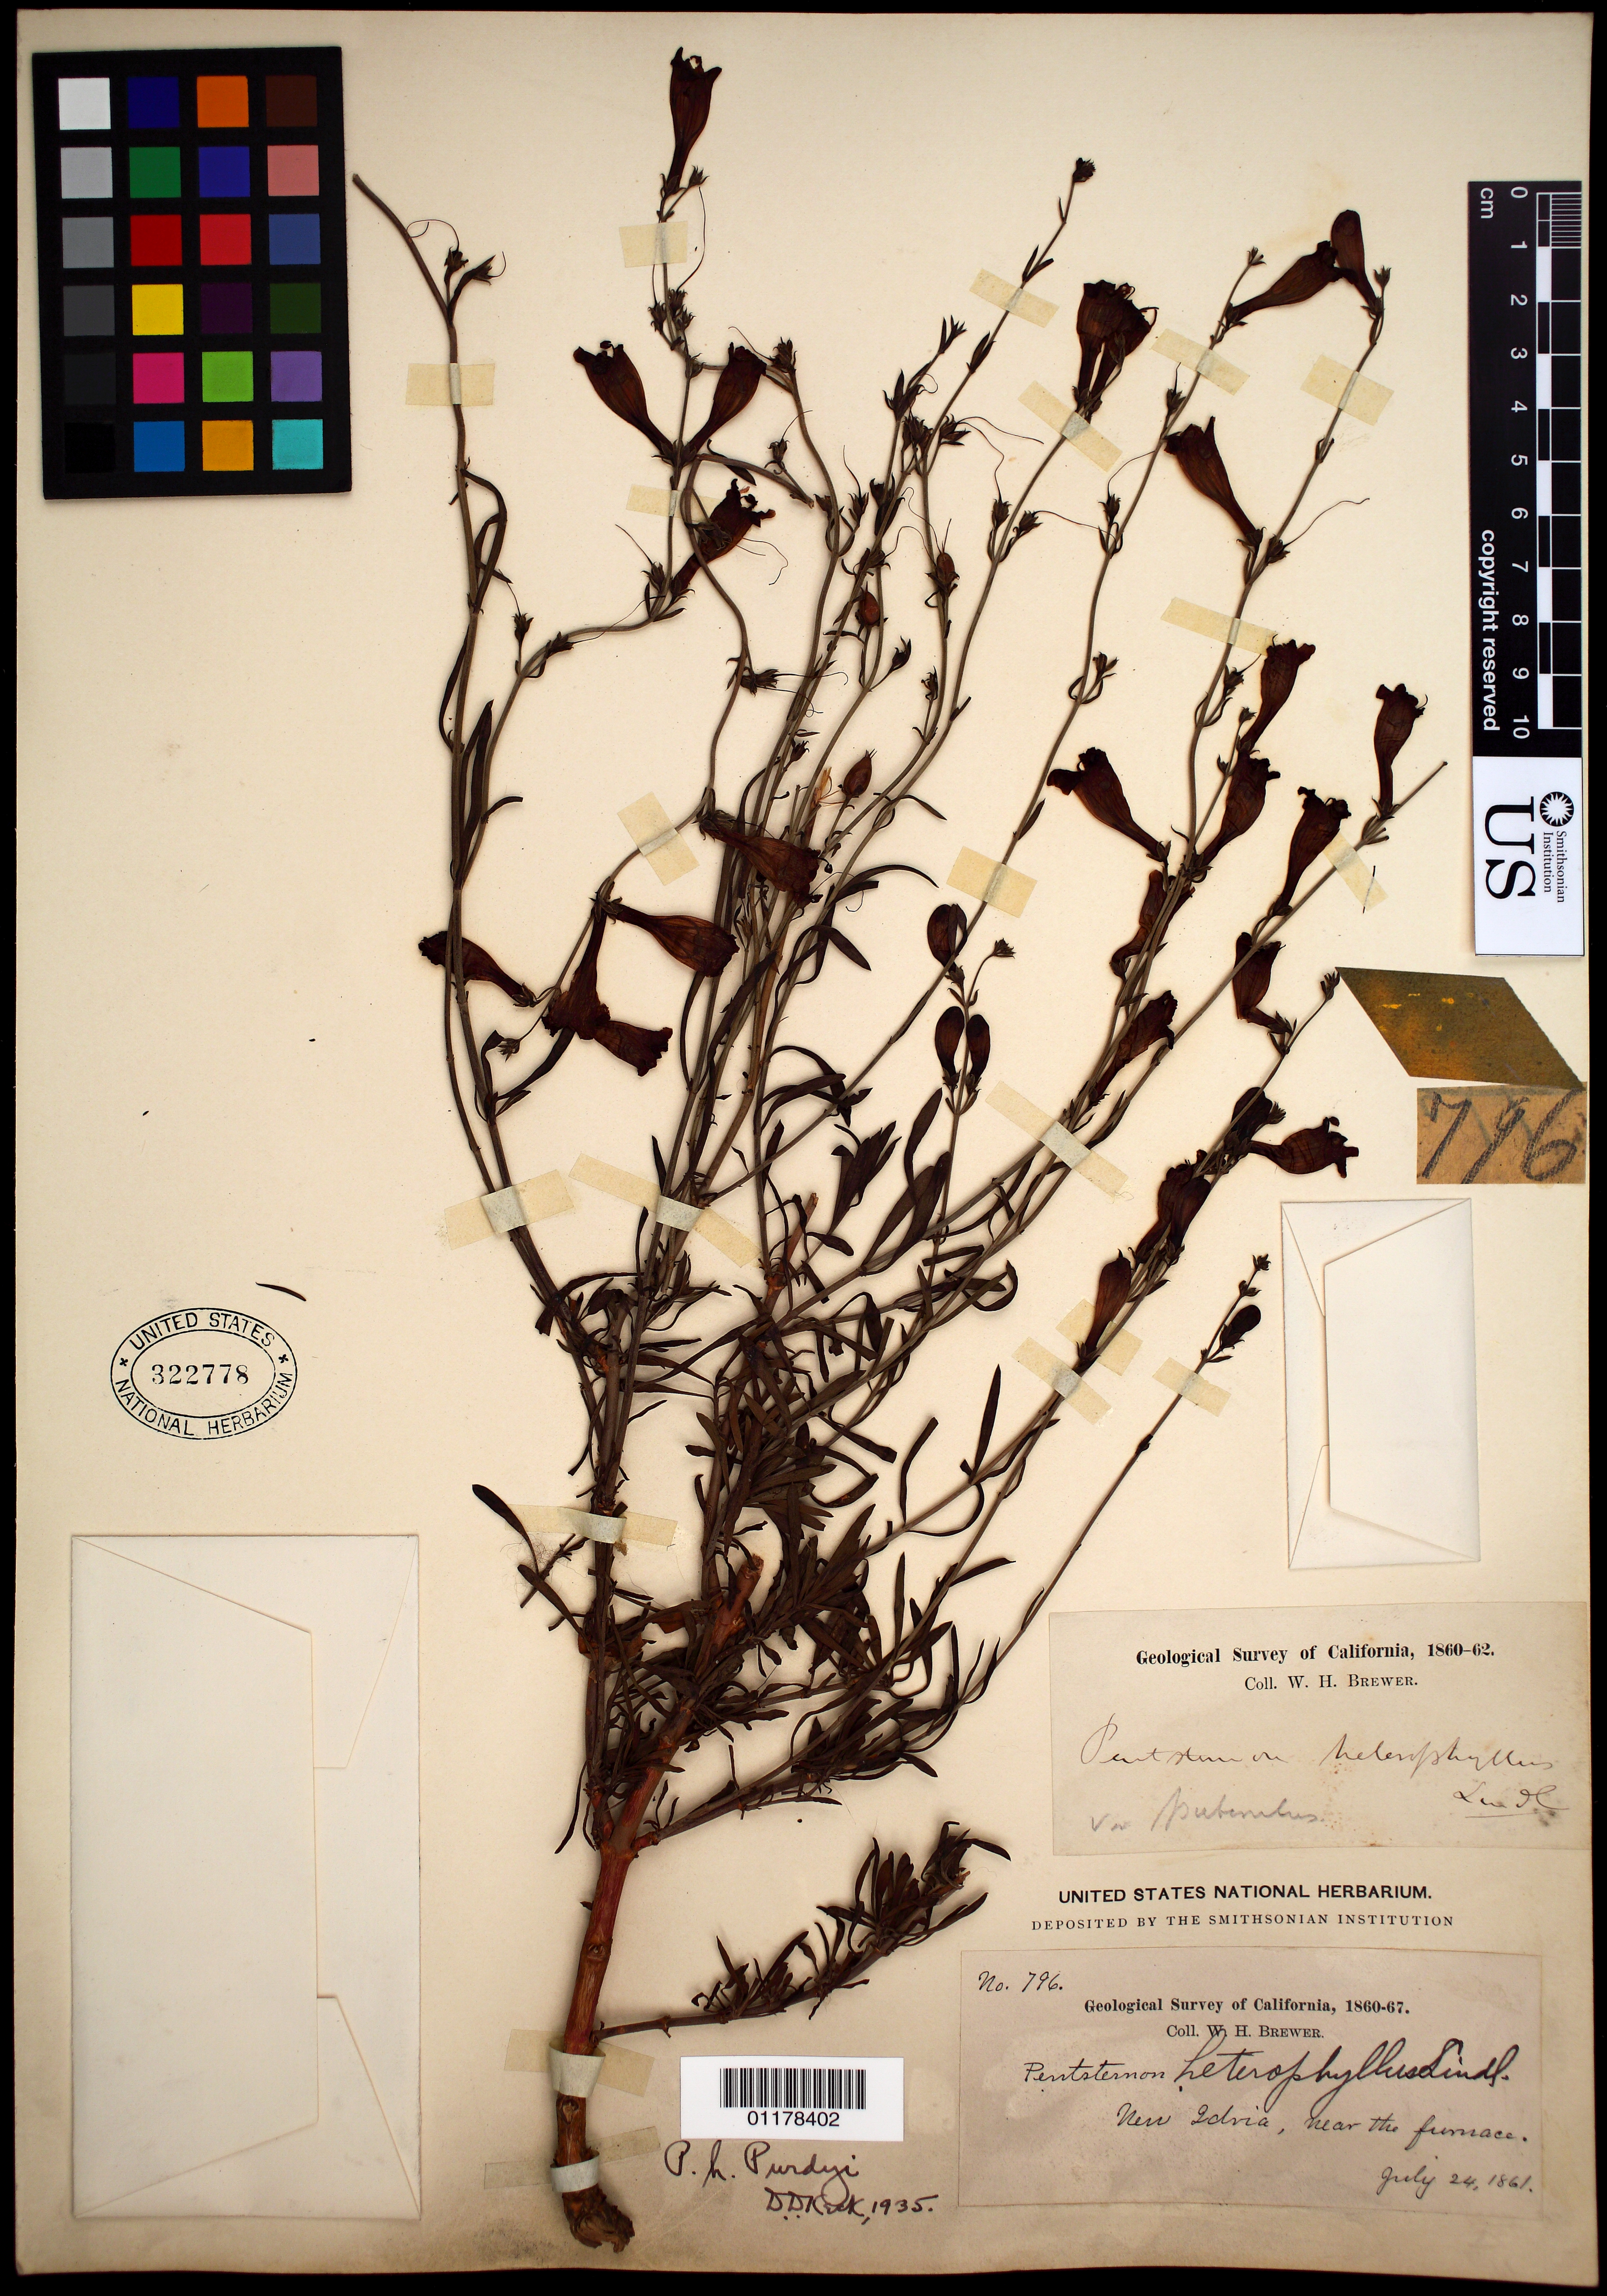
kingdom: Plantae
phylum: Tracheophyta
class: Magnoliopsida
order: Lamiales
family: Plantaginaceae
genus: Penstemon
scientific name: Penstemon heterophyllus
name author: Lindl.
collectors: W. H. Brewer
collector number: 796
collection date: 1861-07-24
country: United States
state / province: California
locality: New Idria, near furnace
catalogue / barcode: US 322778